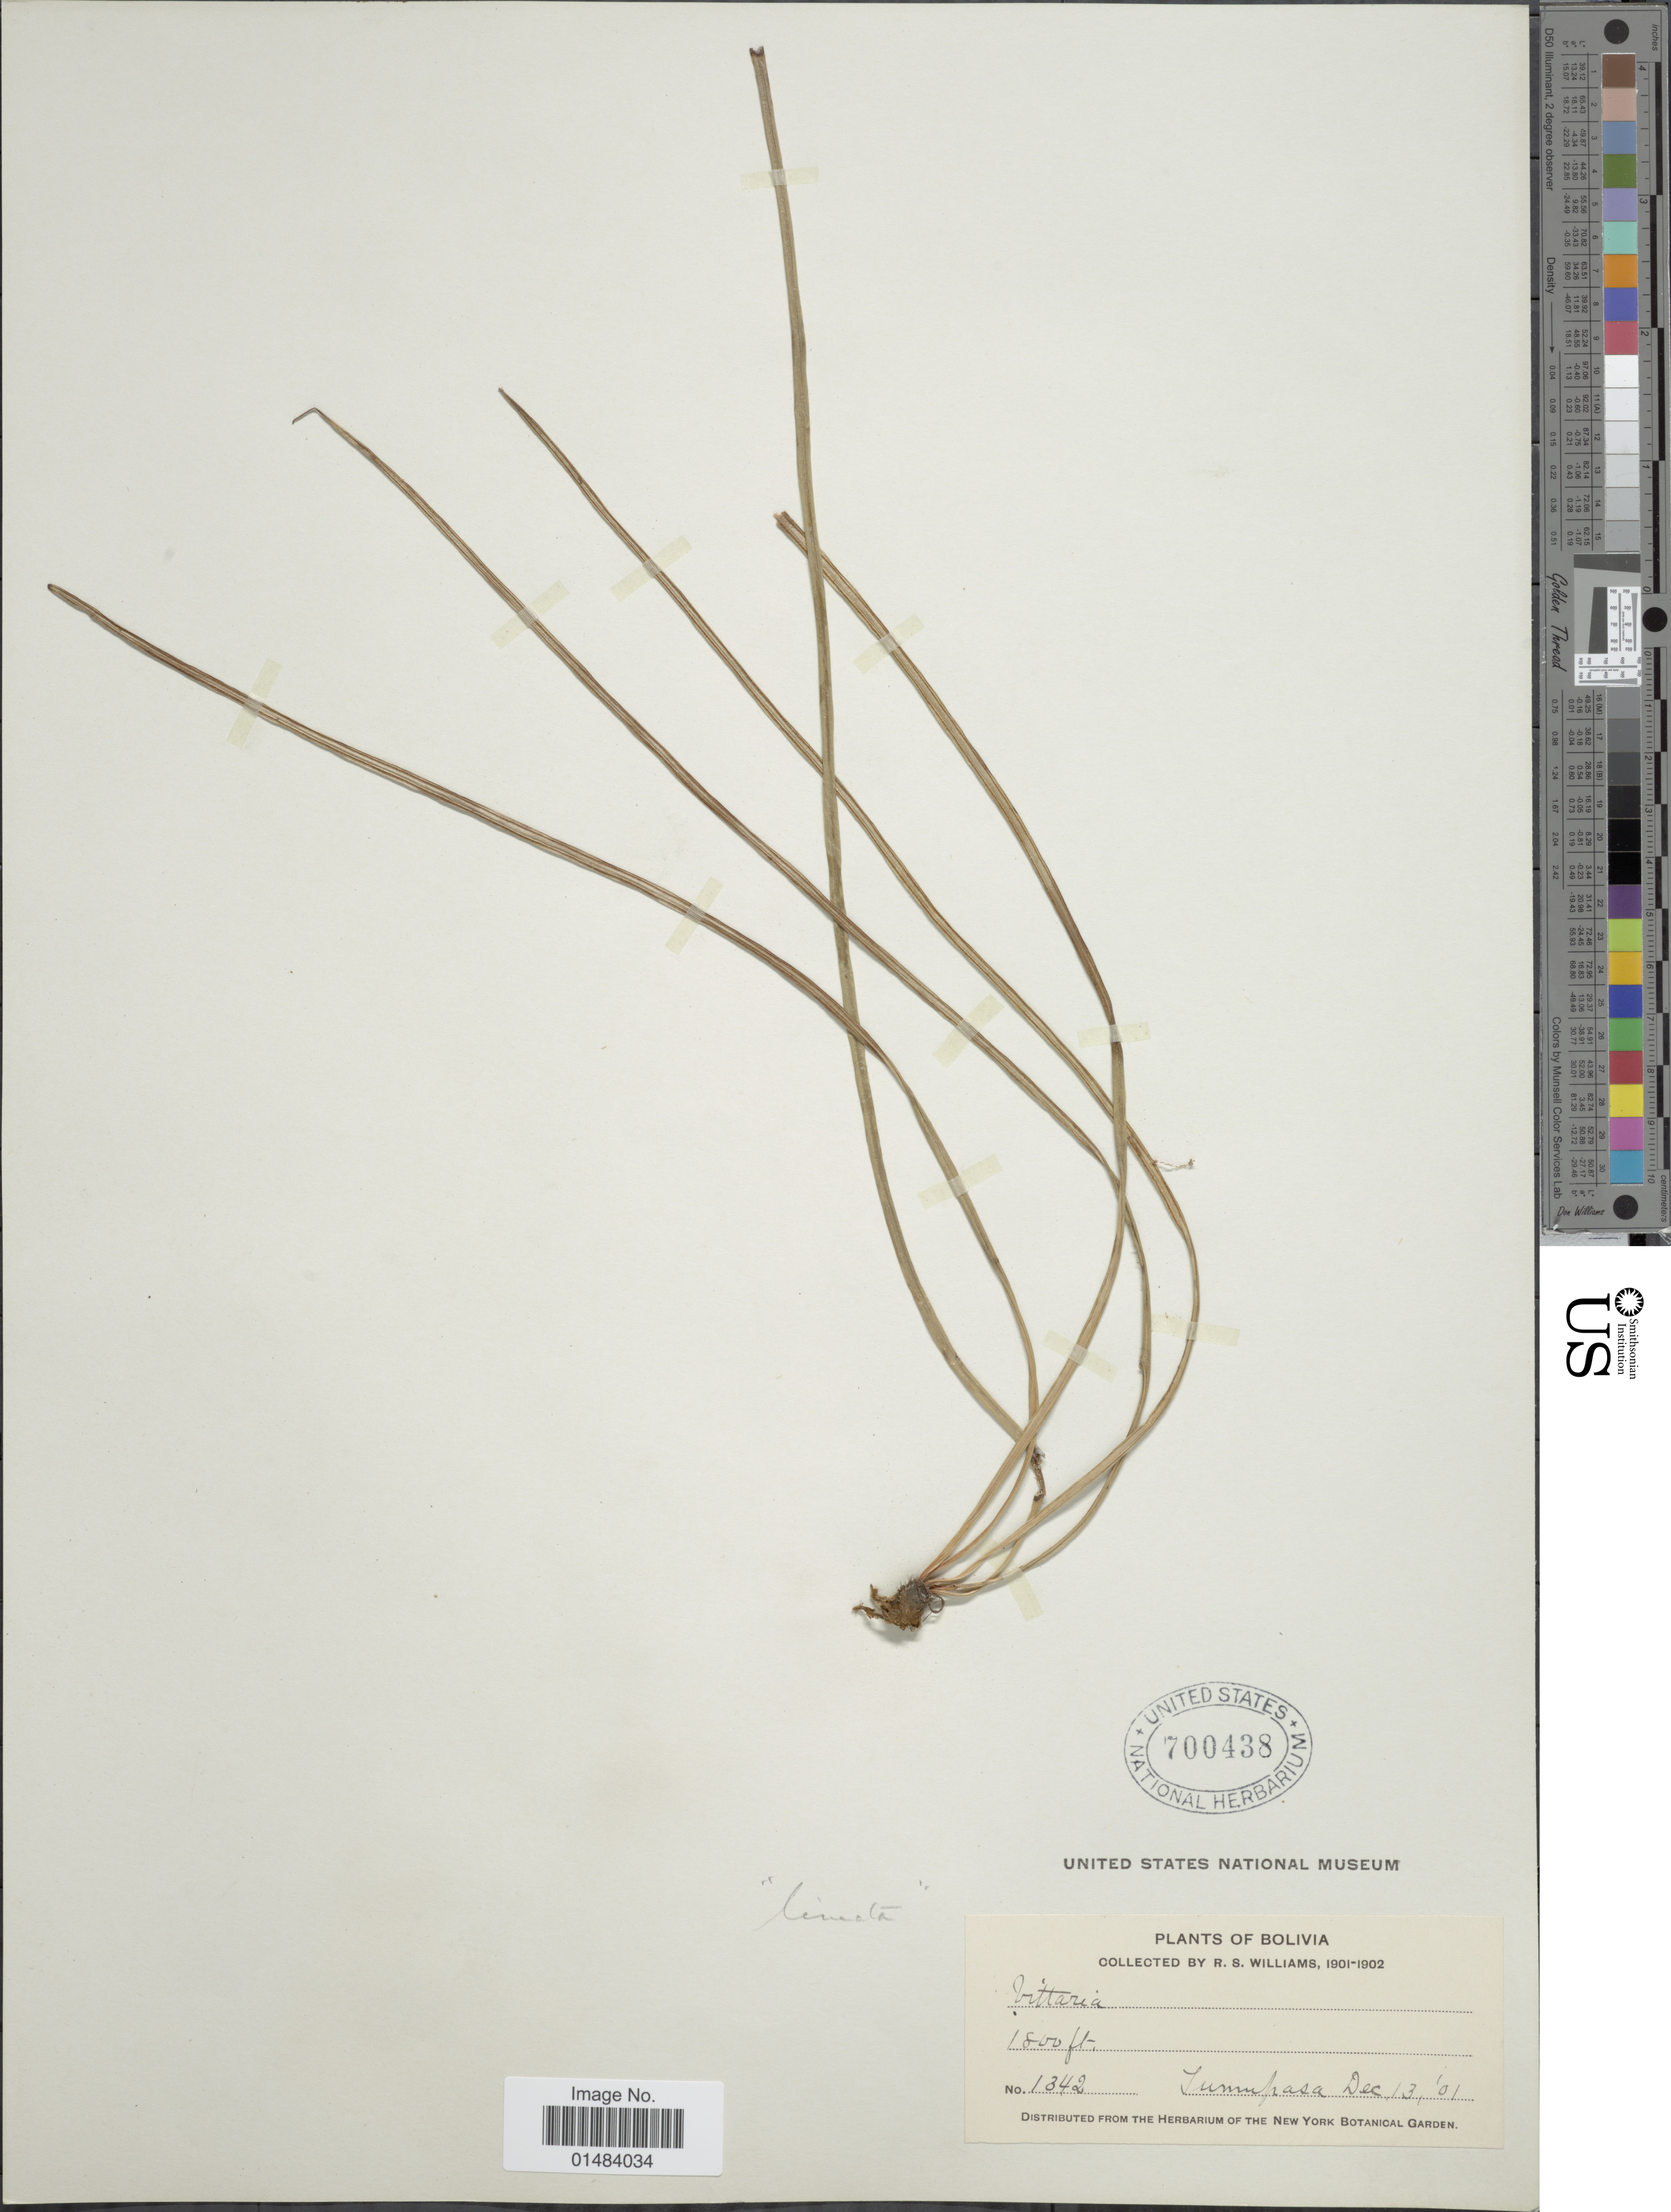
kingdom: Plantae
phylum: Tracheophyta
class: Polypodiopsida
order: Polypodiales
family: Pteridaceae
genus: Vittaria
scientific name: Vittaria lineata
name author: (L.) Sm.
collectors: R. William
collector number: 1342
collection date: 1901-12-13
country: Bolivia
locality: Tumupasa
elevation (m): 549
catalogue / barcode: US 700438